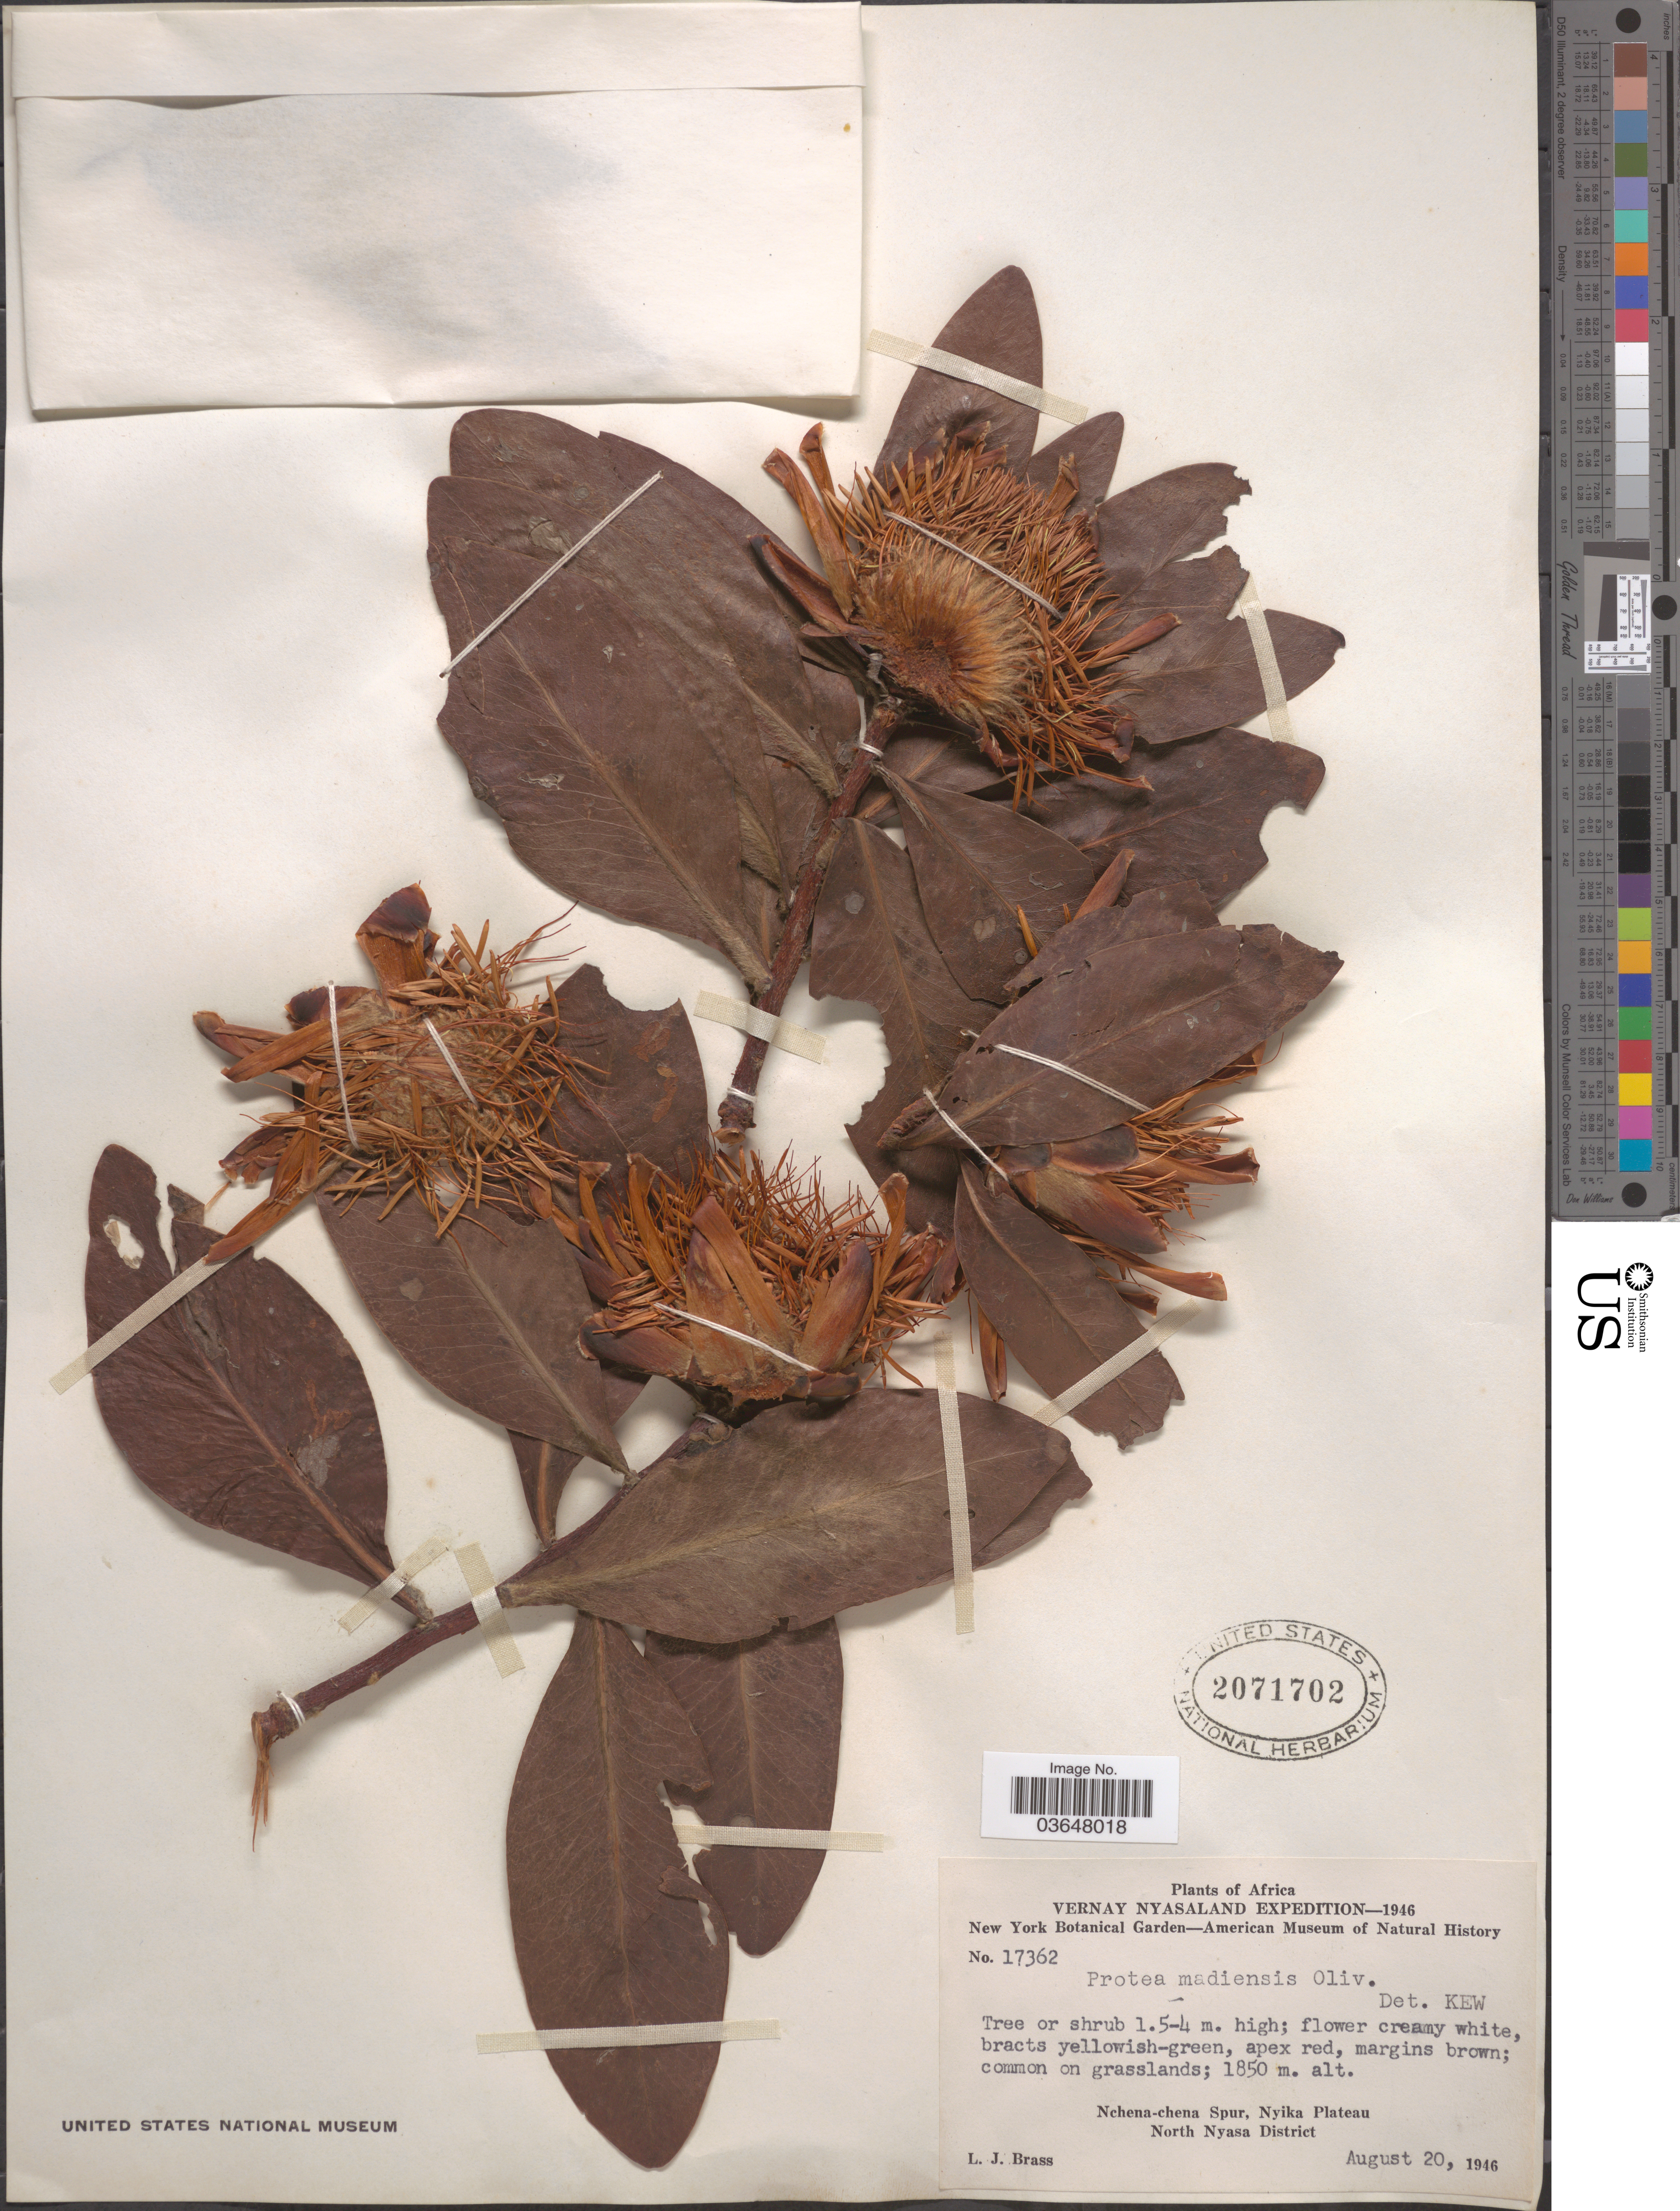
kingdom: Plantae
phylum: Tracheophyta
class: Magnoliopsida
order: Proteales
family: Proteaceae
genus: Protea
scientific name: Protea madiensis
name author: Oliv.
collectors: L. J. Brass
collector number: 17362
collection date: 1946-08-20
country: Malawi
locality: Vernay Nyasaland. Nchena-chena Spur, Nyika Plateau. North Nyasa District.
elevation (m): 1850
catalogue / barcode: US 2071702